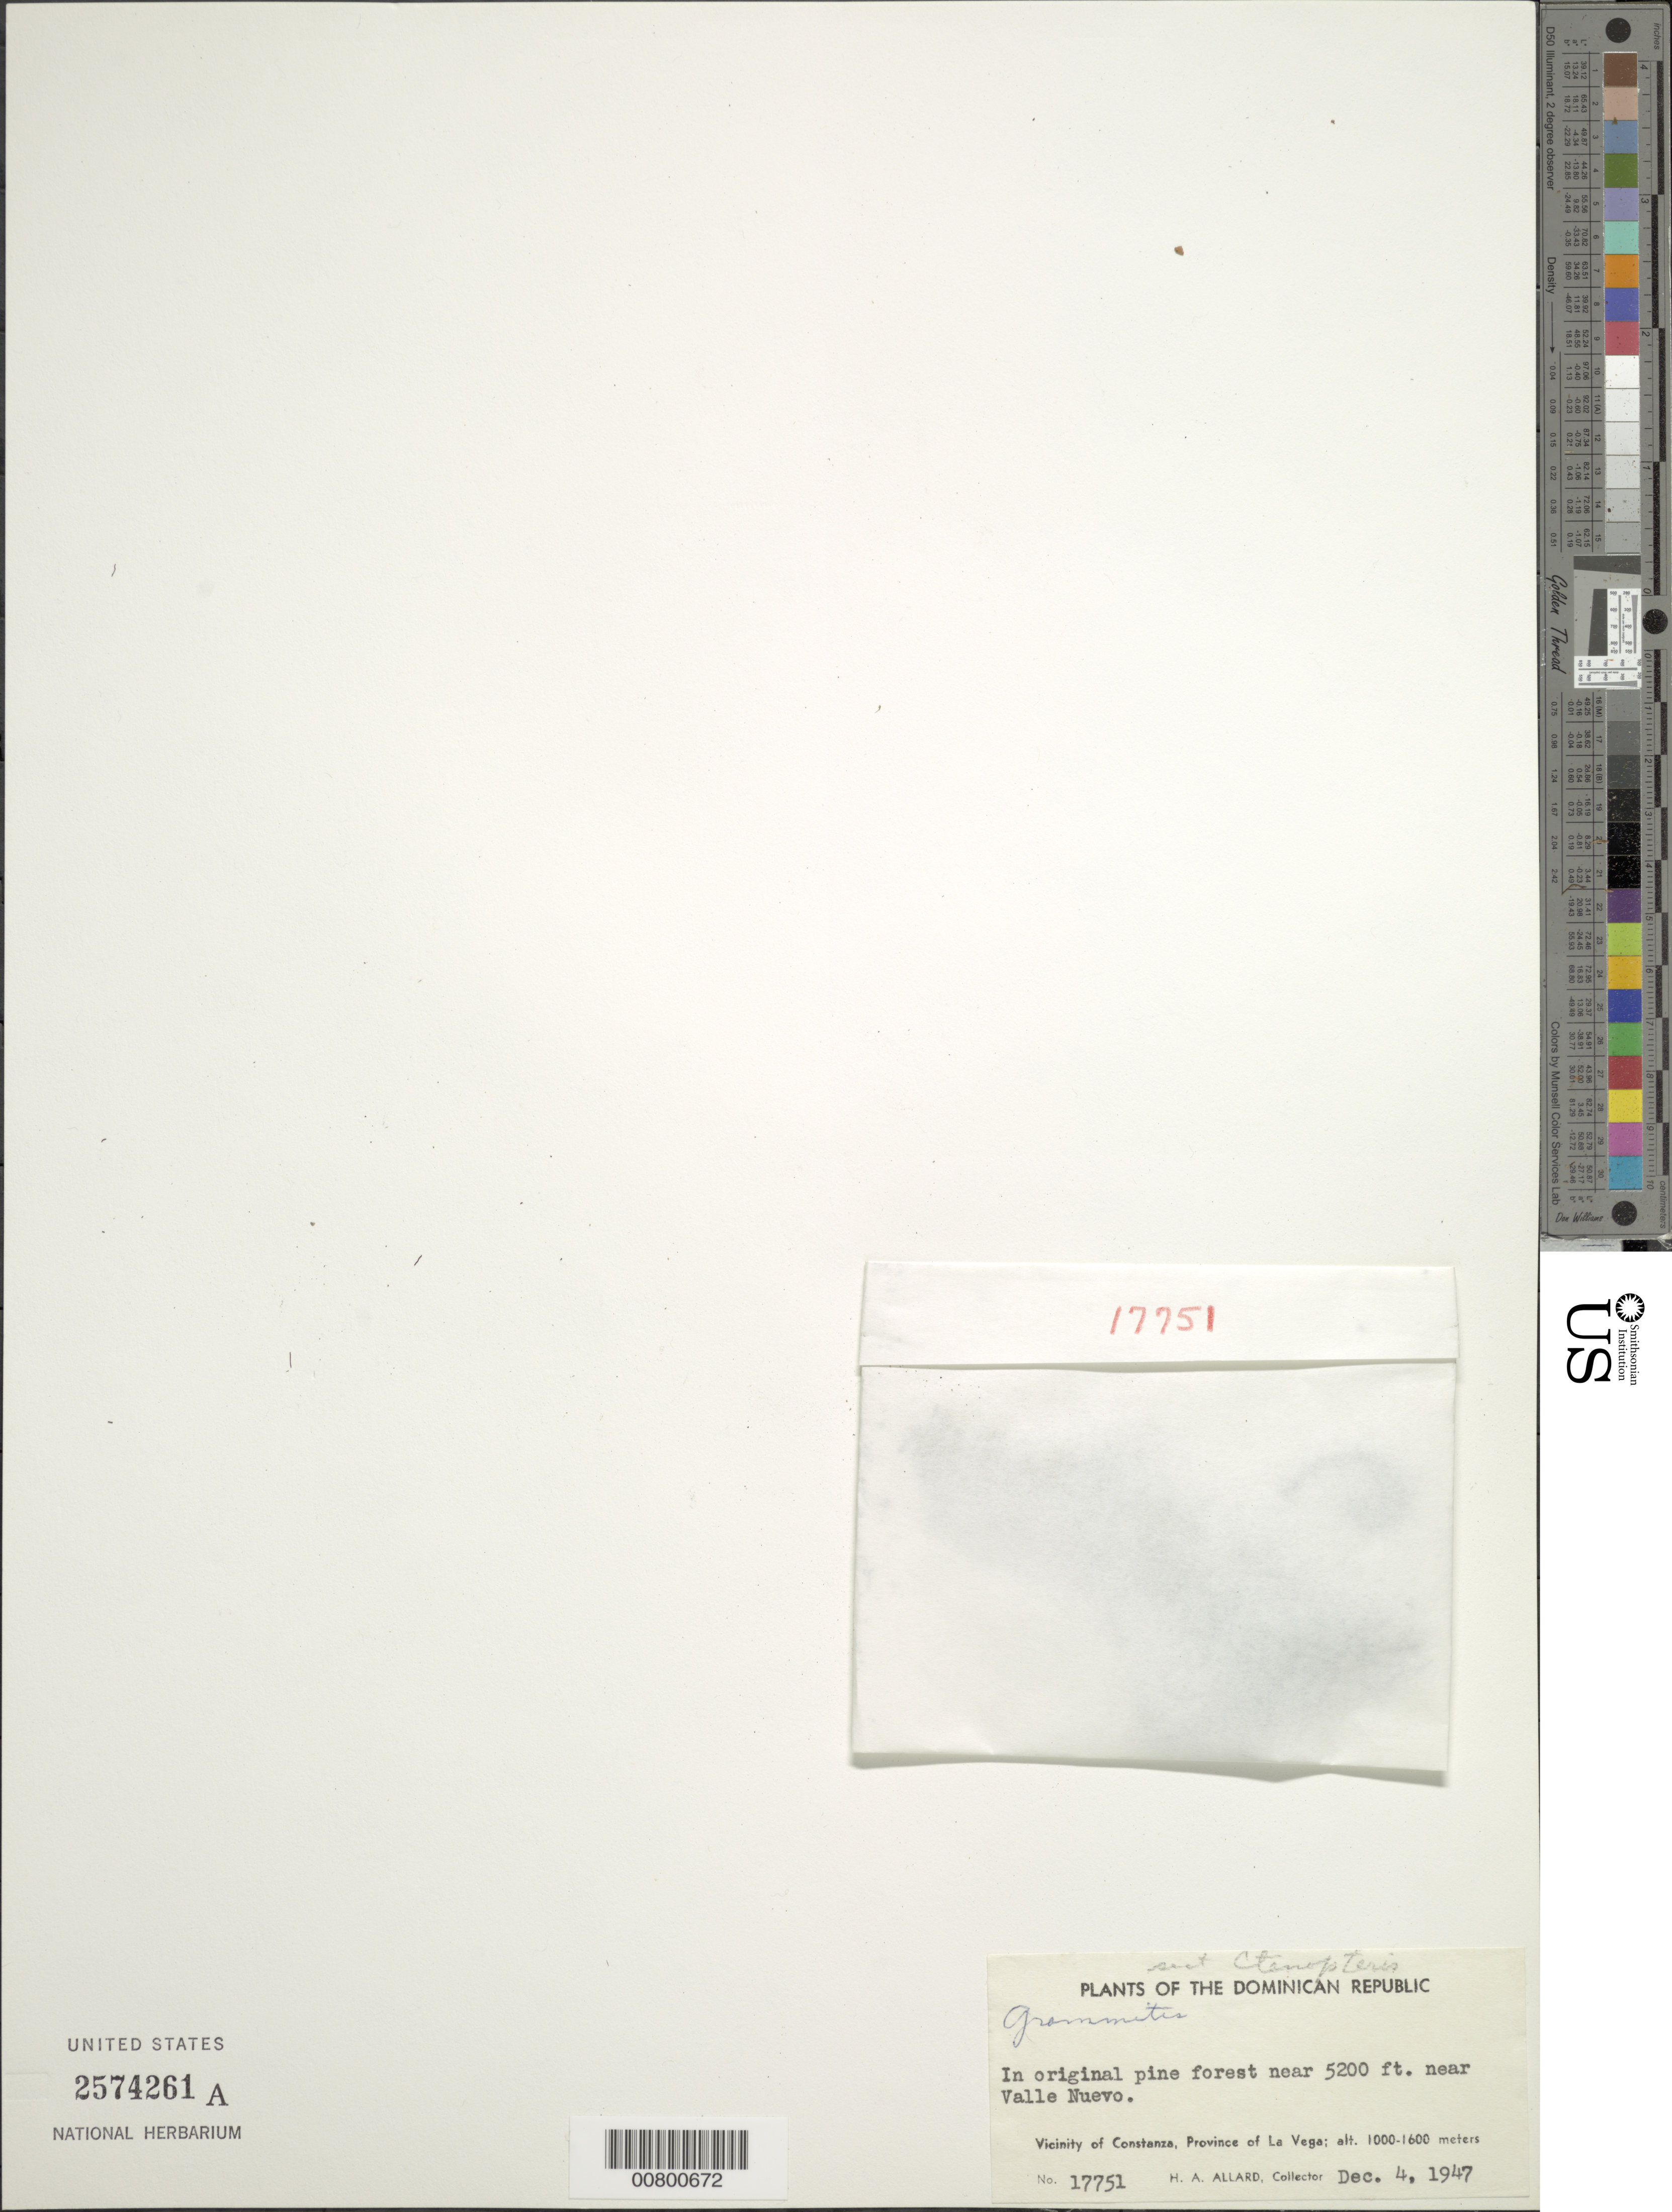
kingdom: Plantae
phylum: Tracheophyta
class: Polypodiopsida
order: Polypodiales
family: Polypodiaceae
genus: Grammitis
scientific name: Grammitis sp.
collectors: H. A. Allard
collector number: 17751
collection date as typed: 04 Dec 1947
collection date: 1947-12-04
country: Dominican Republic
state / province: La Vega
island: Hispaniola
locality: Valle Nuevo, Constanza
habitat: Original pine forest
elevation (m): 1585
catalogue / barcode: US 2574261A